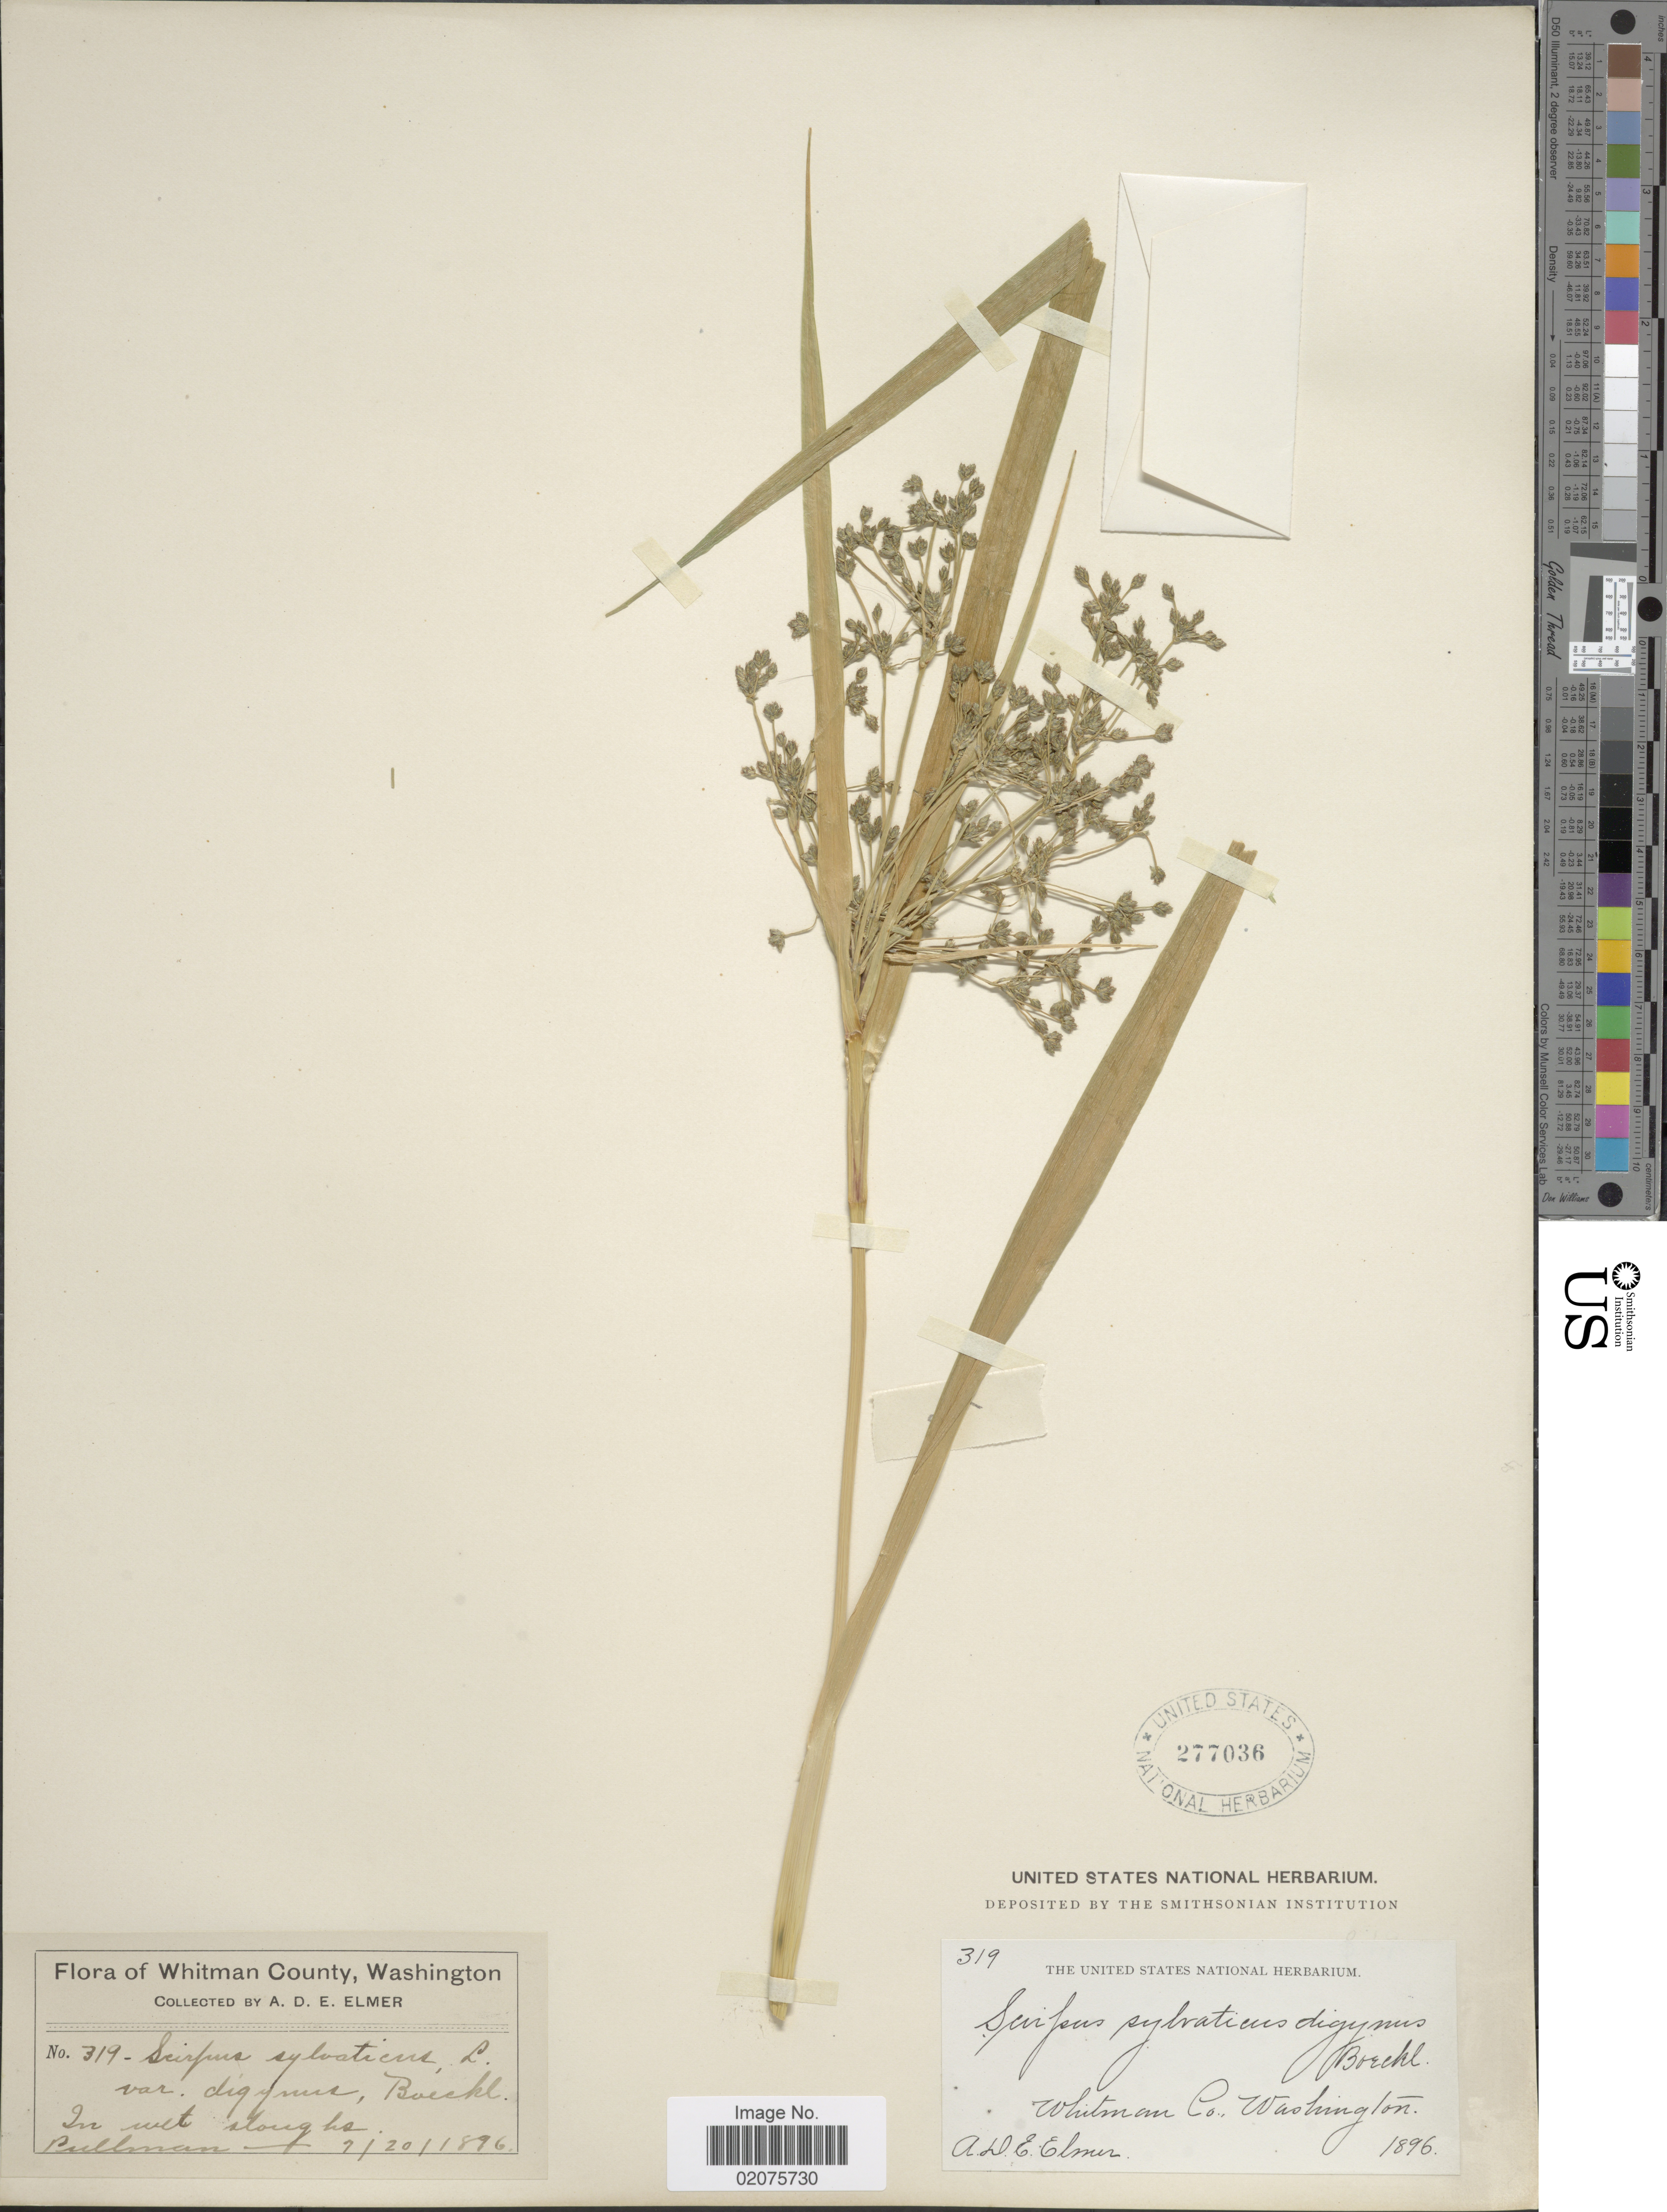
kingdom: Plantae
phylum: Tracheophyta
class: Liliopsida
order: Poales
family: Cyperaceae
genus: Scirpus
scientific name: Scirpus microcarpus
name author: J. Presl & C. Presl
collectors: A. D. E. Elmer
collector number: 319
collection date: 1896-09-20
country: United States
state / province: Washington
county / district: Whitman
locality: Whitman Co. Pullman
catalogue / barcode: US 277036